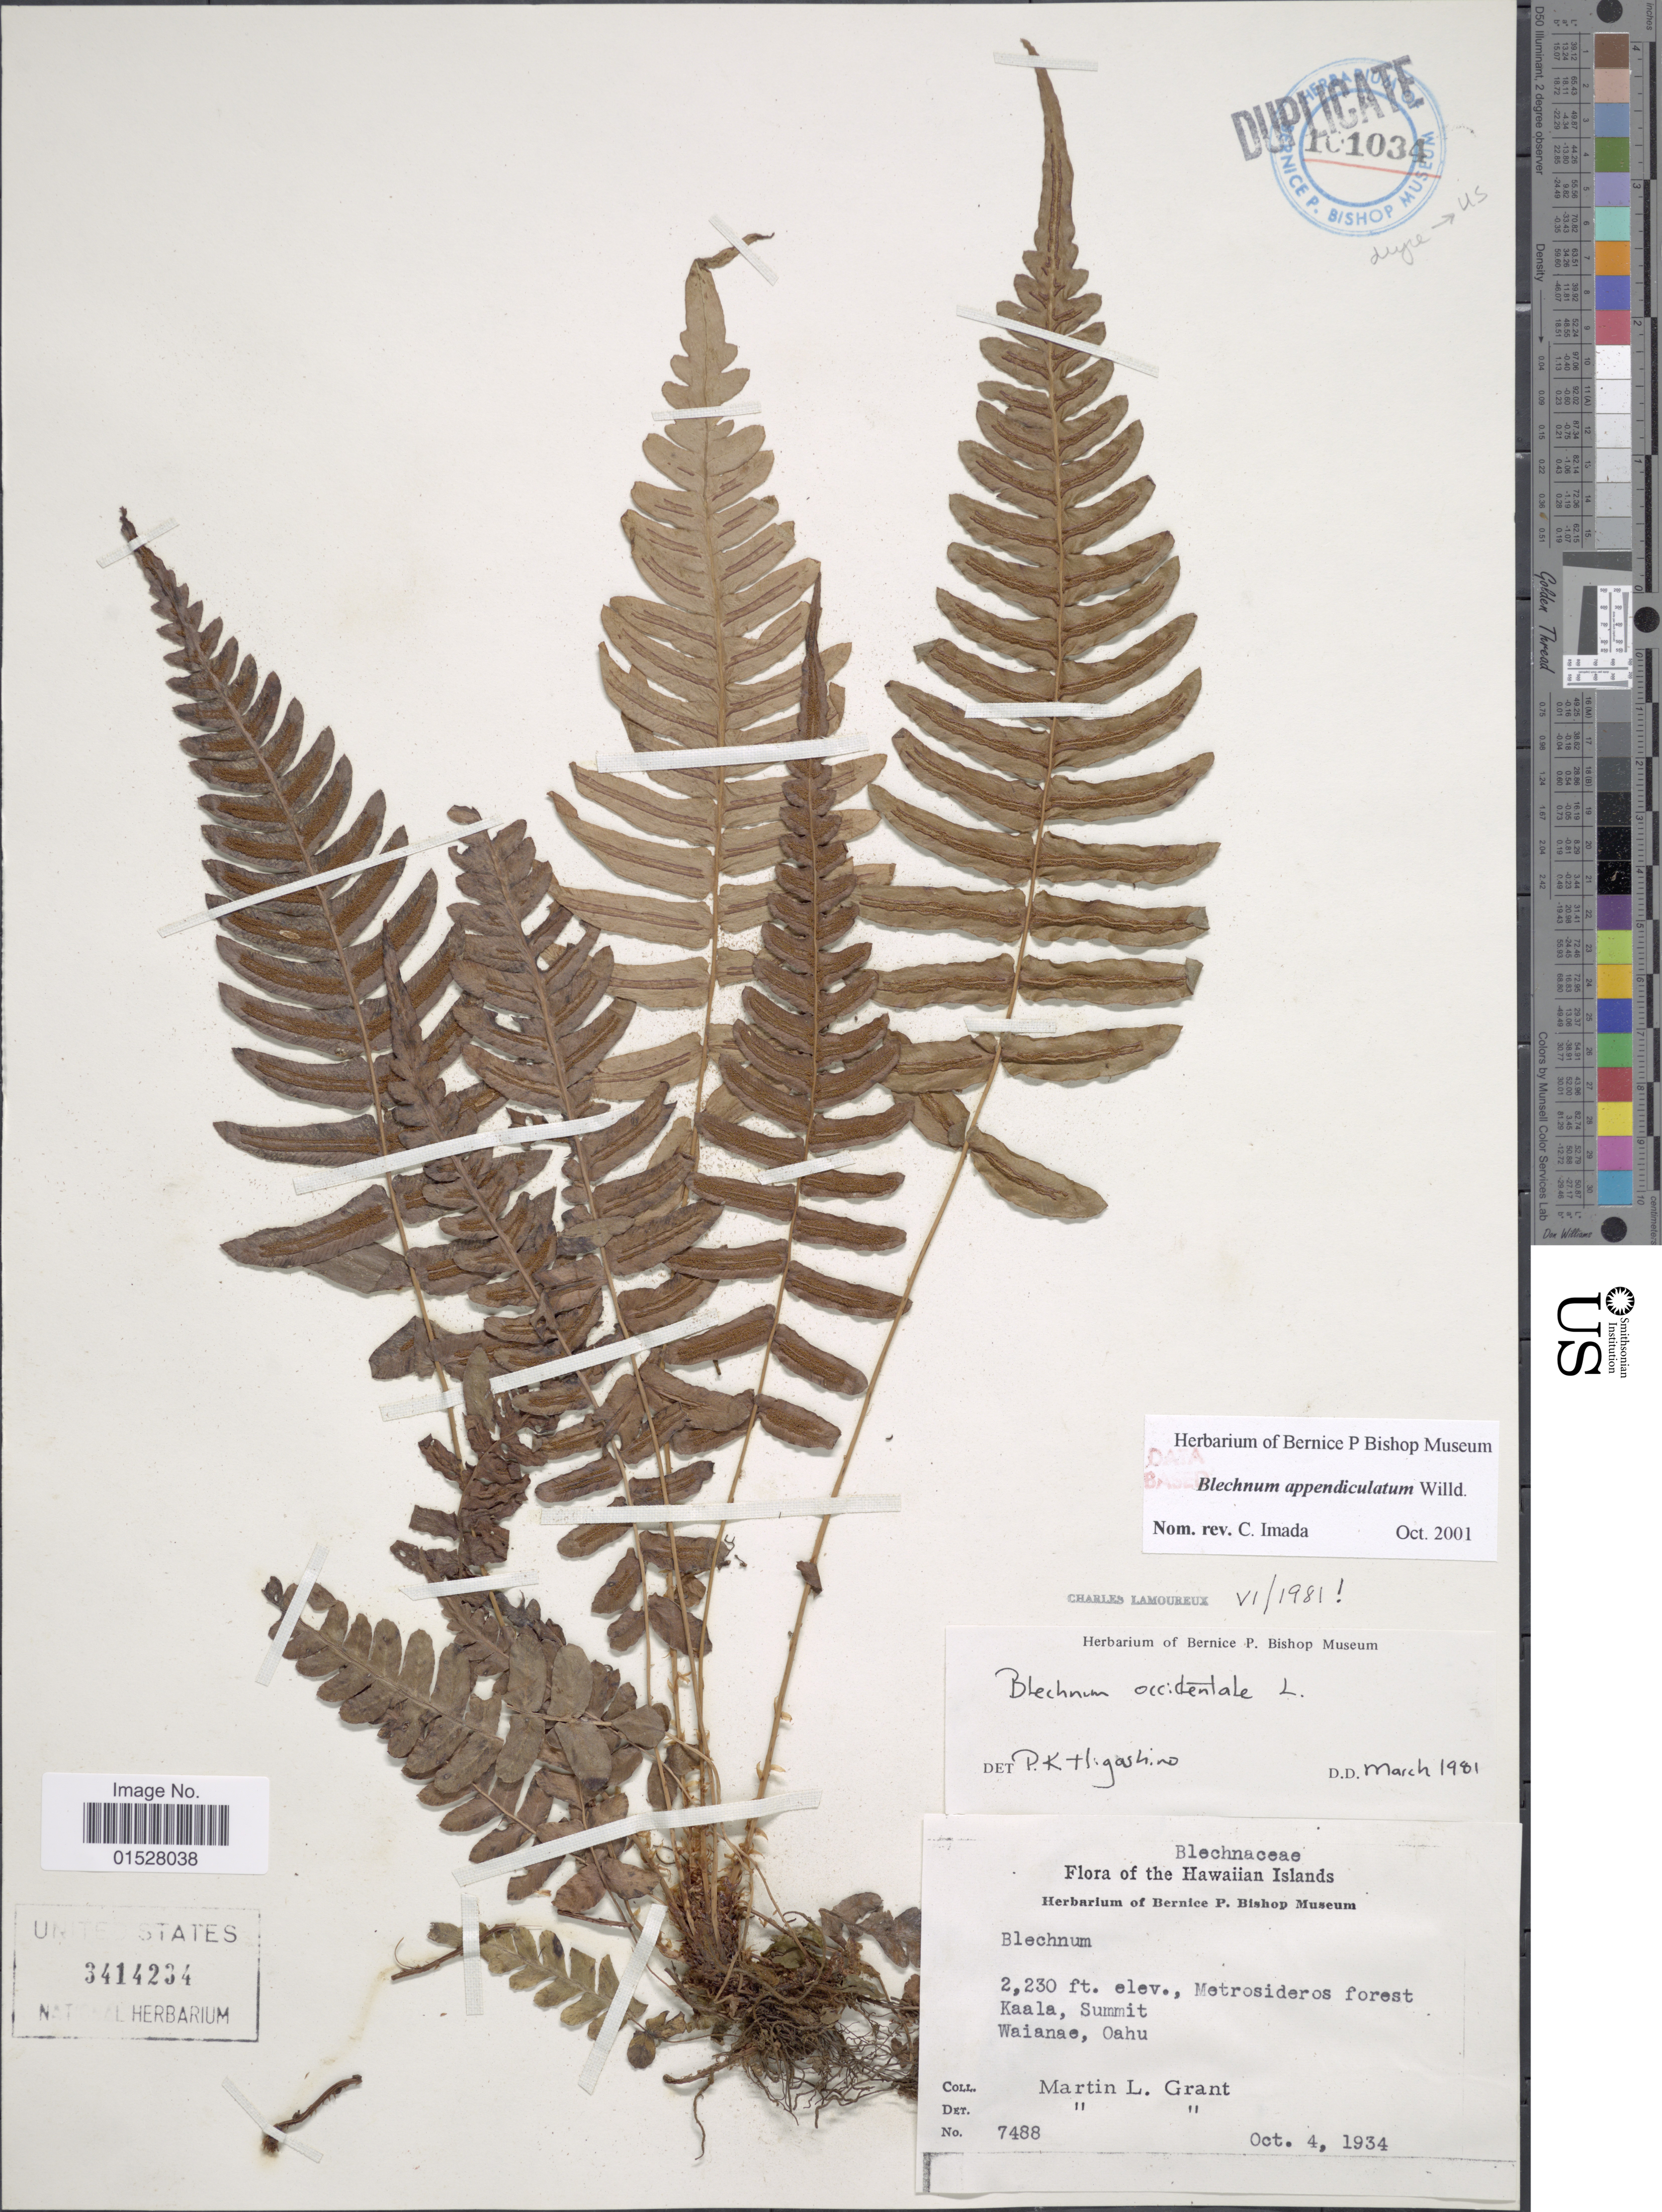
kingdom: Plantae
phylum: Tracheophyta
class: Polypodiopsida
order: Polypodiales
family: Blechnaceae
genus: Blechnum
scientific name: Blechnum appendiculatum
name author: Willd.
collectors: M. L. Grant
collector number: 7488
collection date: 1934-10-04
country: United States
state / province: Hawaii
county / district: Honolulu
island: Oahu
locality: Kaala, Summit, Waianae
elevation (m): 680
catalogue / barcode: US 3414234